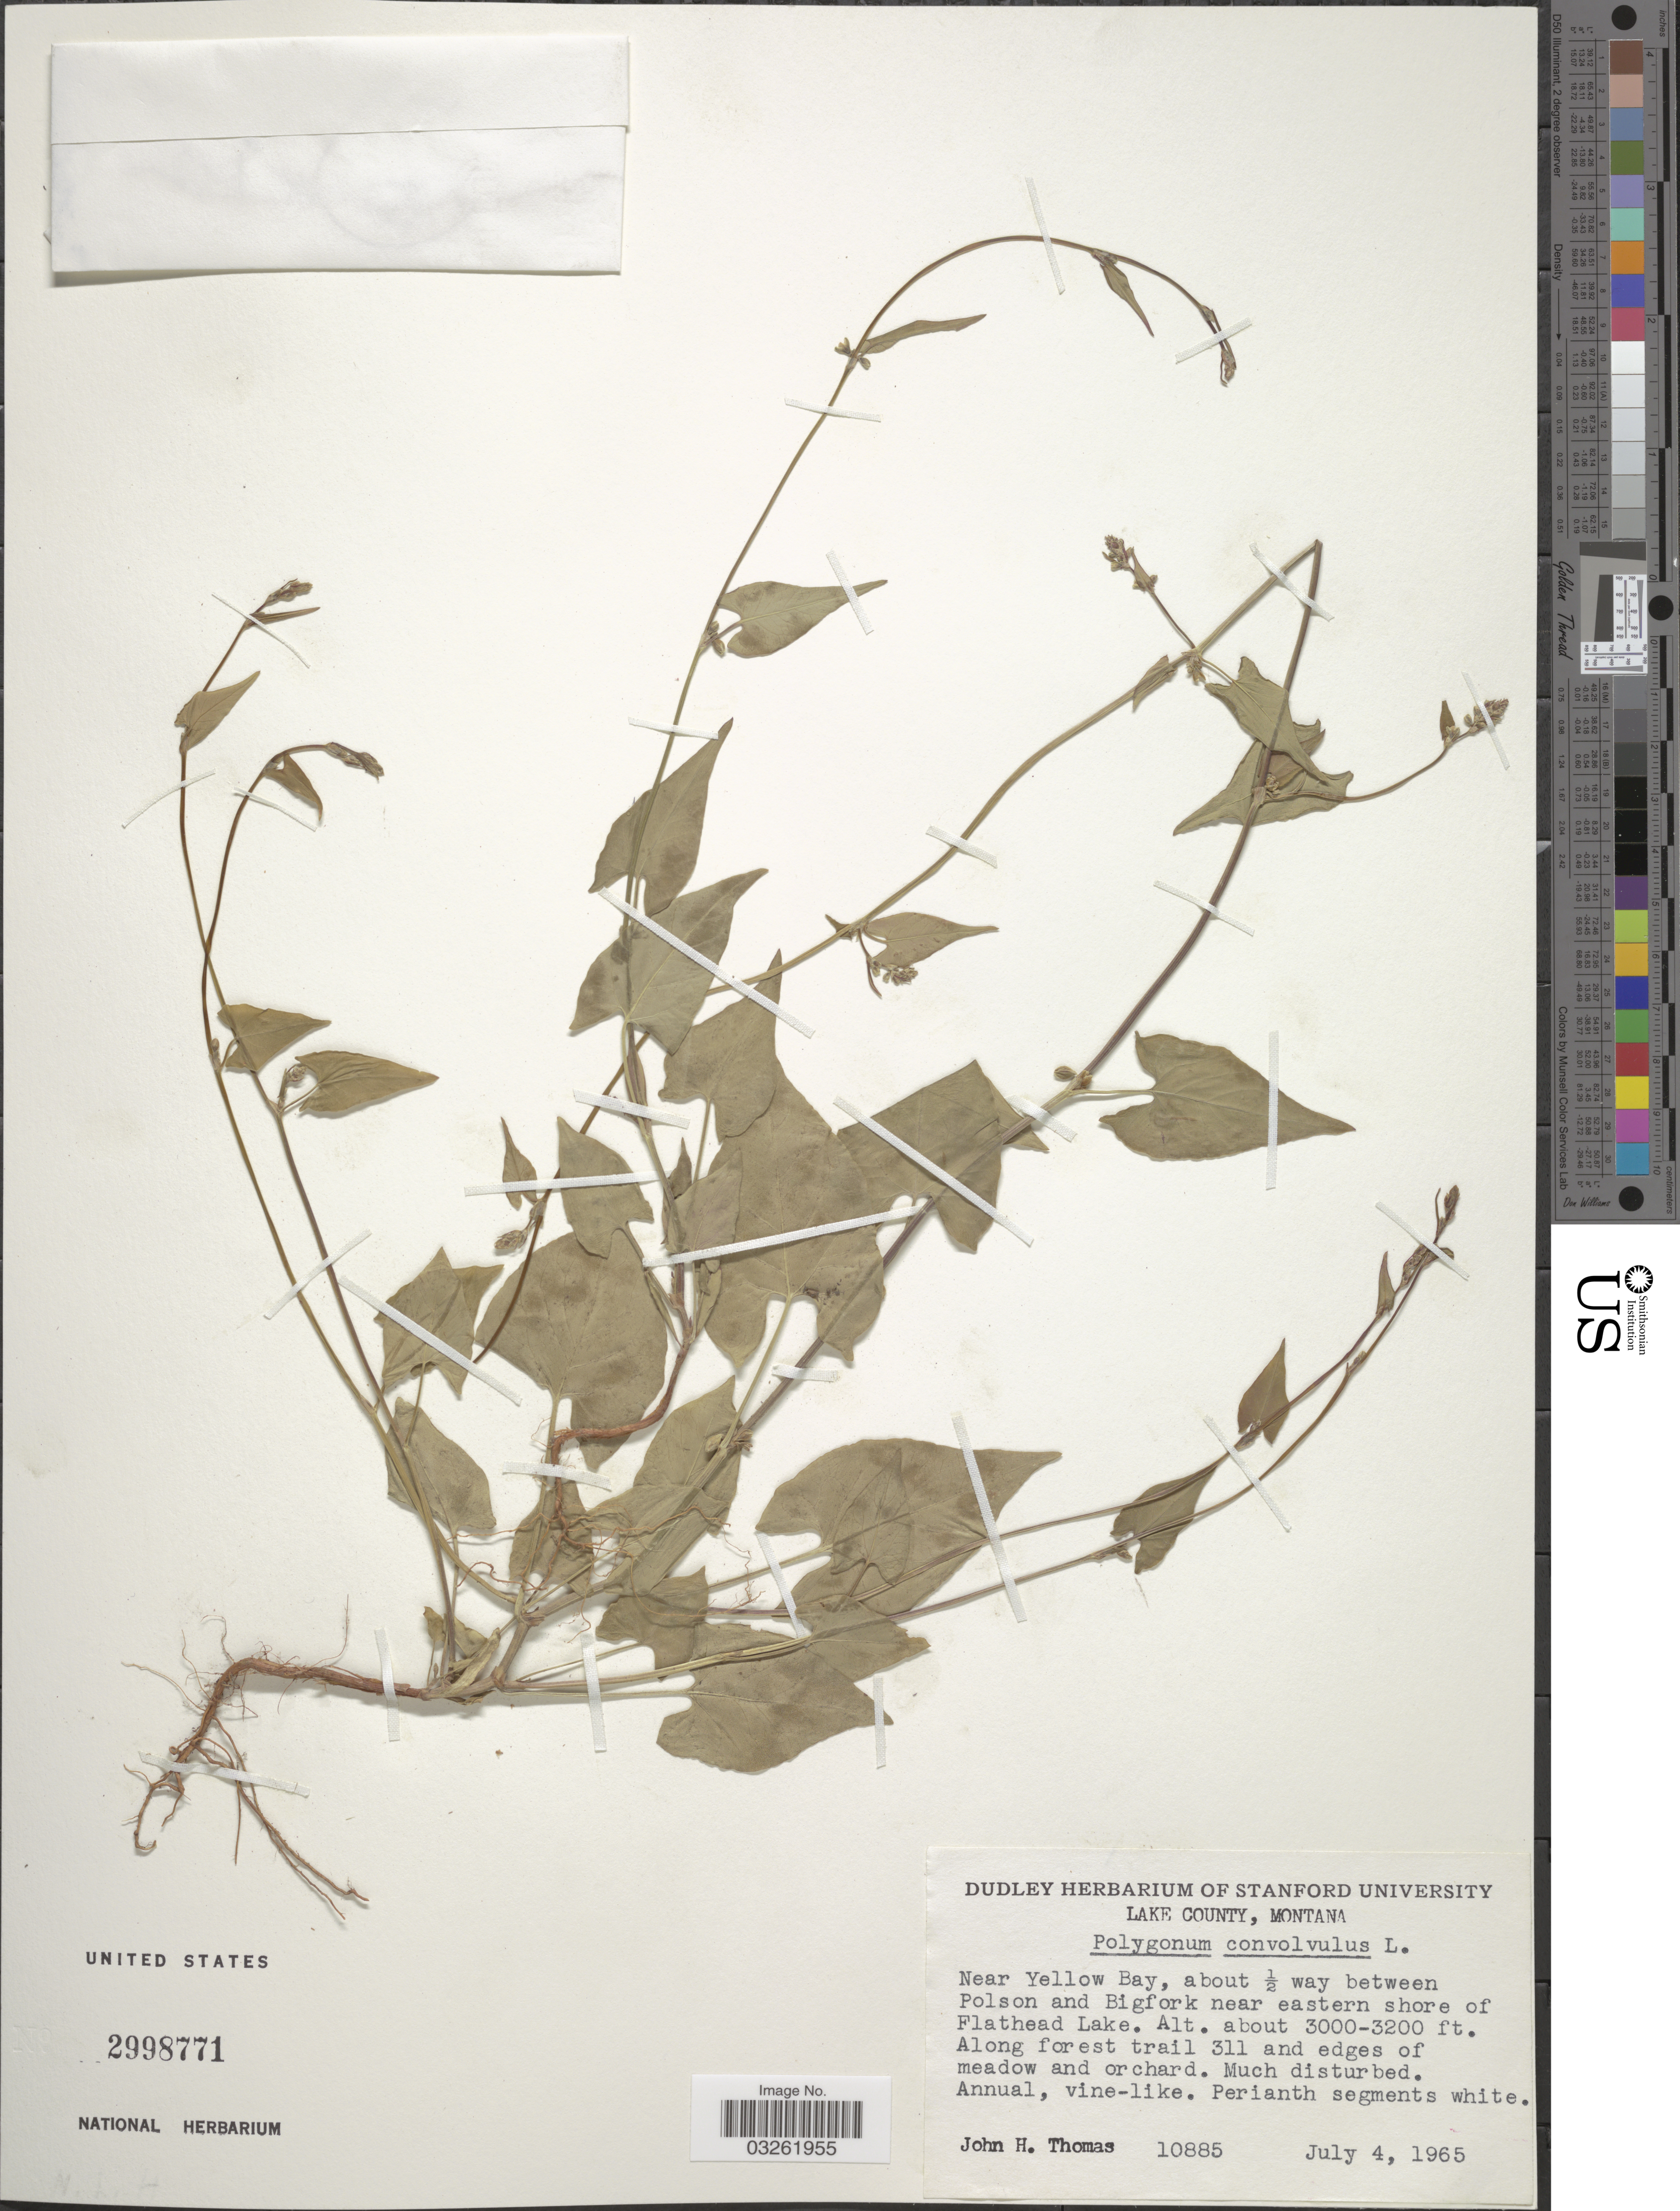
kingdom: Plantae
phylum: Tracheophyta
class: Magnoliopsida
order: Caryophyllales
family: Polygonaceae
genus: Fallopia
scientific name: Fallopia convolvulus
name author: (L.) Á. Löve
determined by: Strong, M. T., (US), Smithsonian Institution - National Museum of Natural History (UNITED STATES)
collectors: J. H. Thomas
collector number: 10885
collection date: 1965-07-04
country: United States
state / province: Montana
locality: Lake County. Near Yellow Bay, about ½ way between Polson and Bigfork near eastern shore of Flathead Lake.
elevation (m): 914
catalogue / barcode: US 2998771